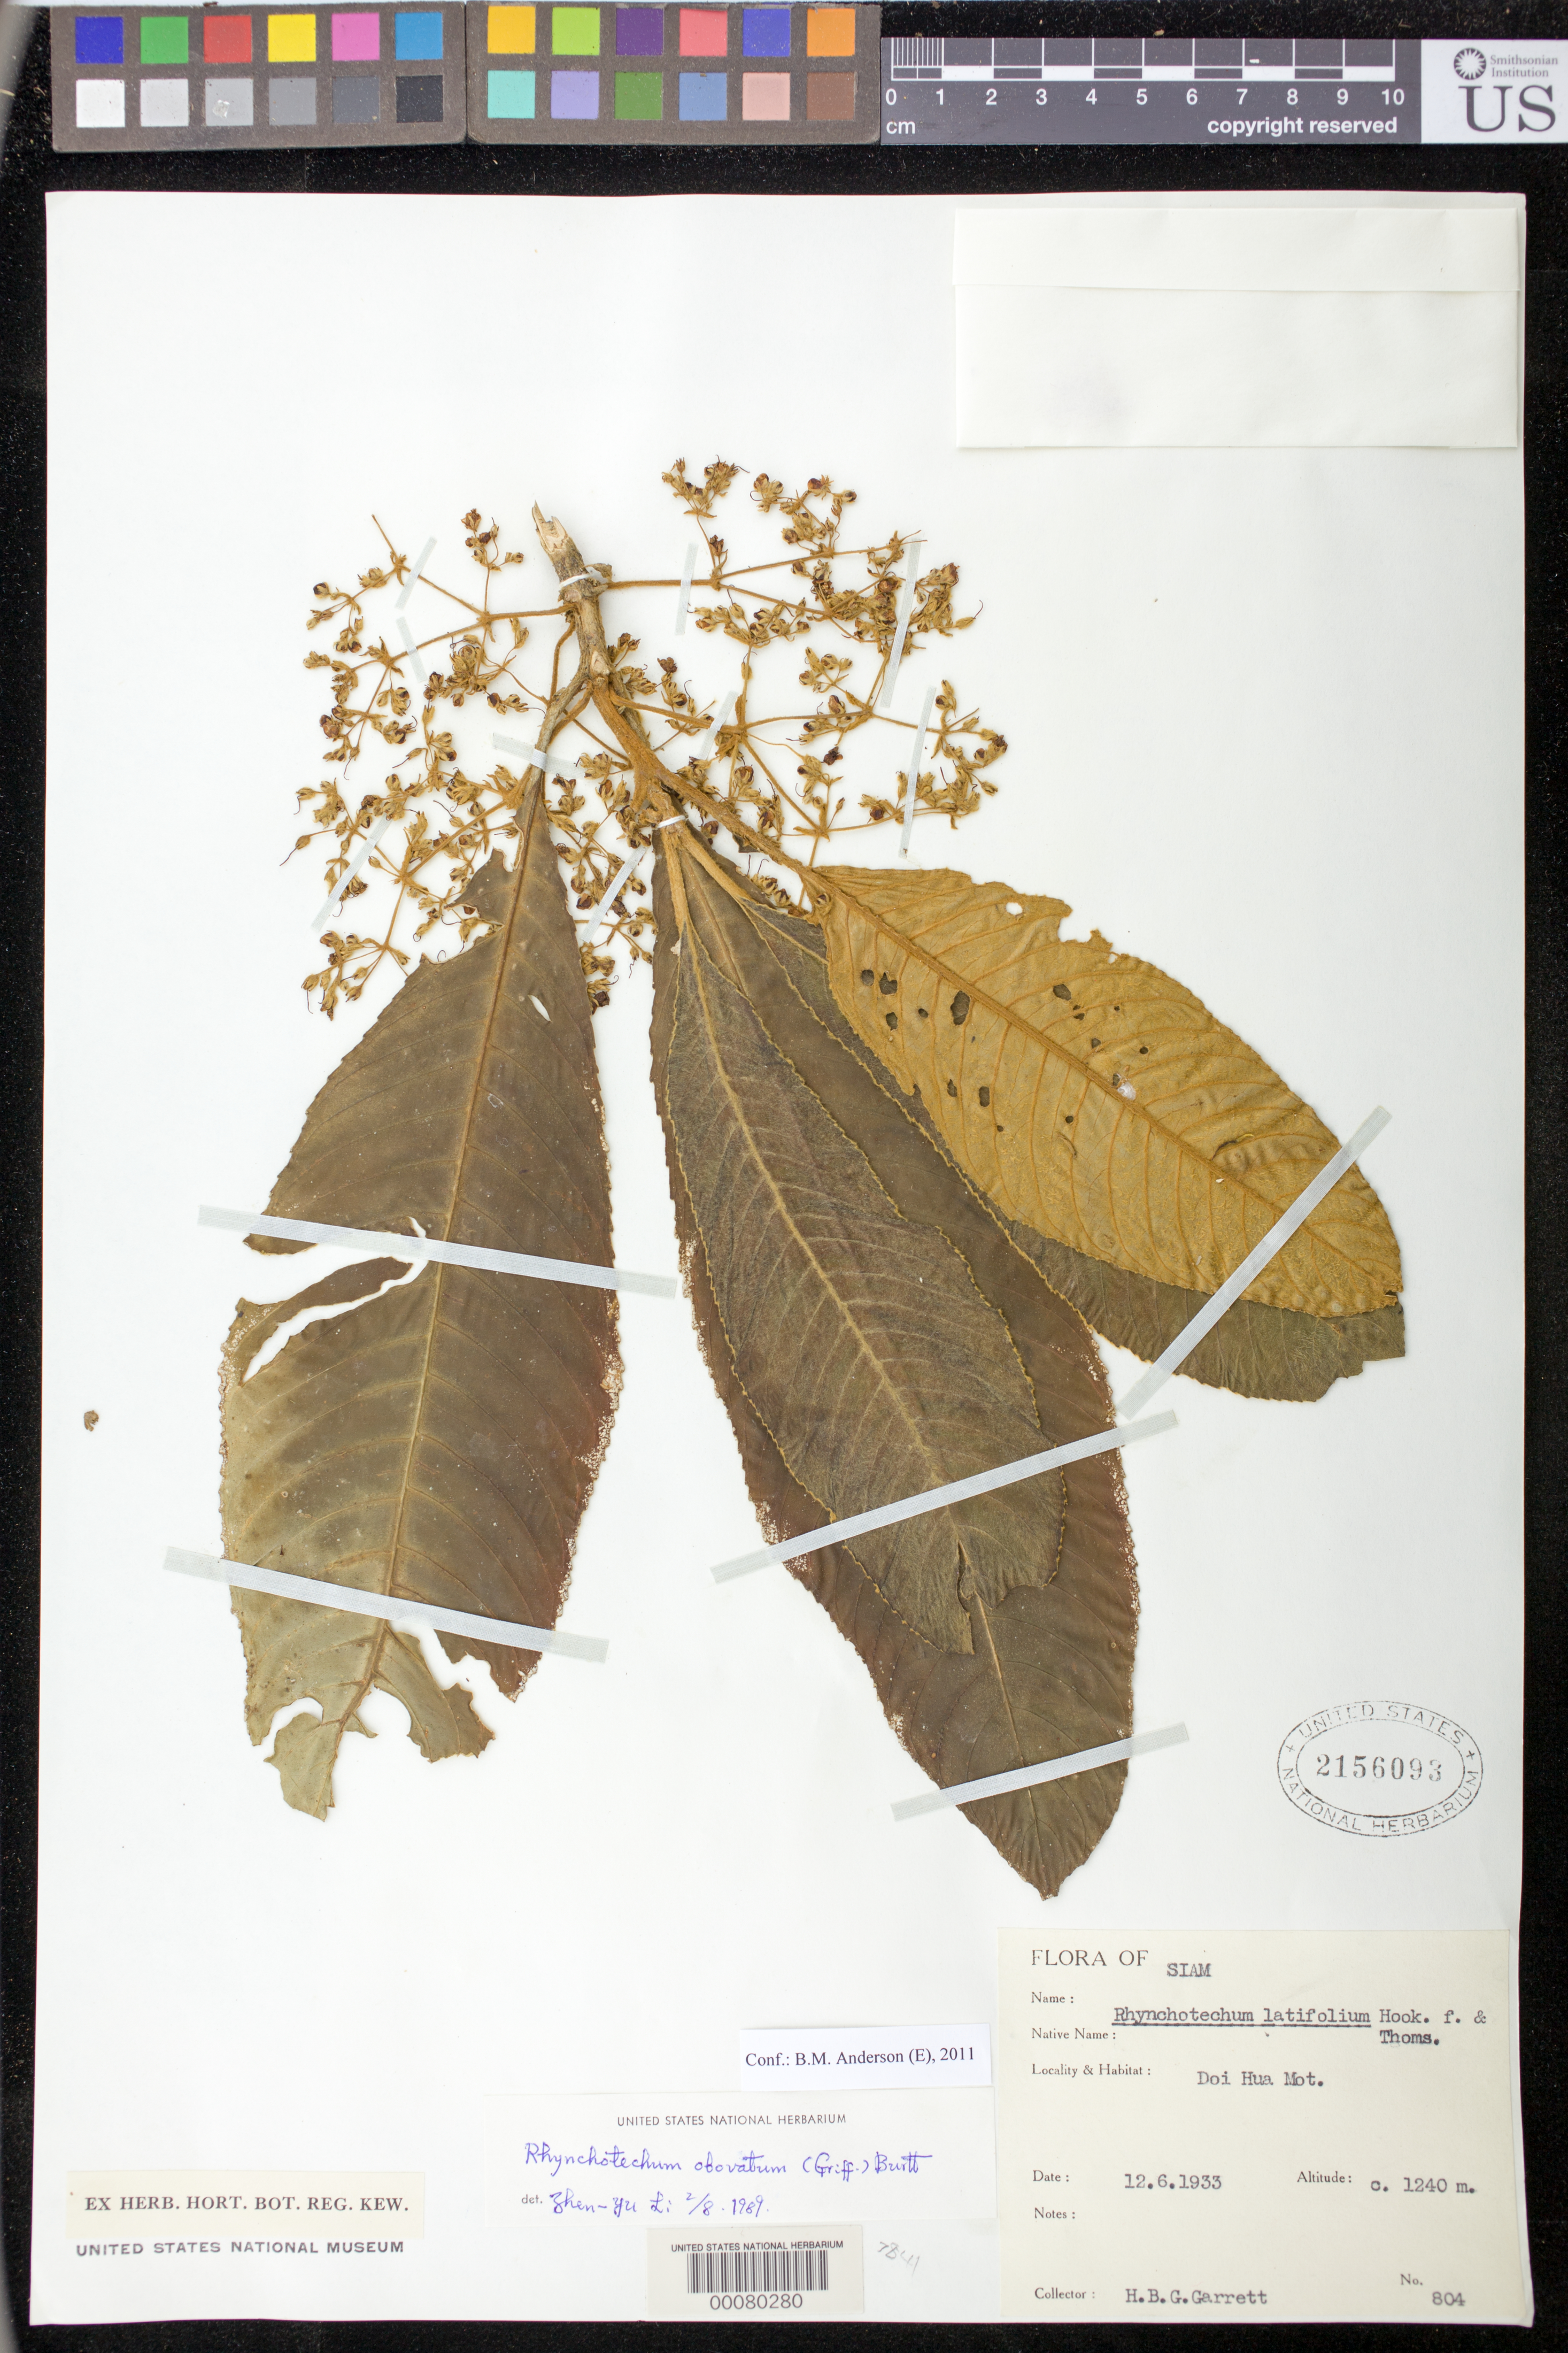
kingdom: Plantae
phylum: Tracheophyta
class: Magnoliopsida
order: Lamiales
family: Gesneriaceae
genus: Rhynchotechum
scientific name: Rhynchotechum obovatum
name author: (Griff.) B.L. Burtt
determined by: Zhen-yu, L.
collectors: H. Garrett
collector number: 804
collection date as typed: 06 Dec 1933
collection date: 1933-12-06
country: Thailand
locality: Doi hua mot.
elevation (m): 1240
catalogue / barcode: US 2156093